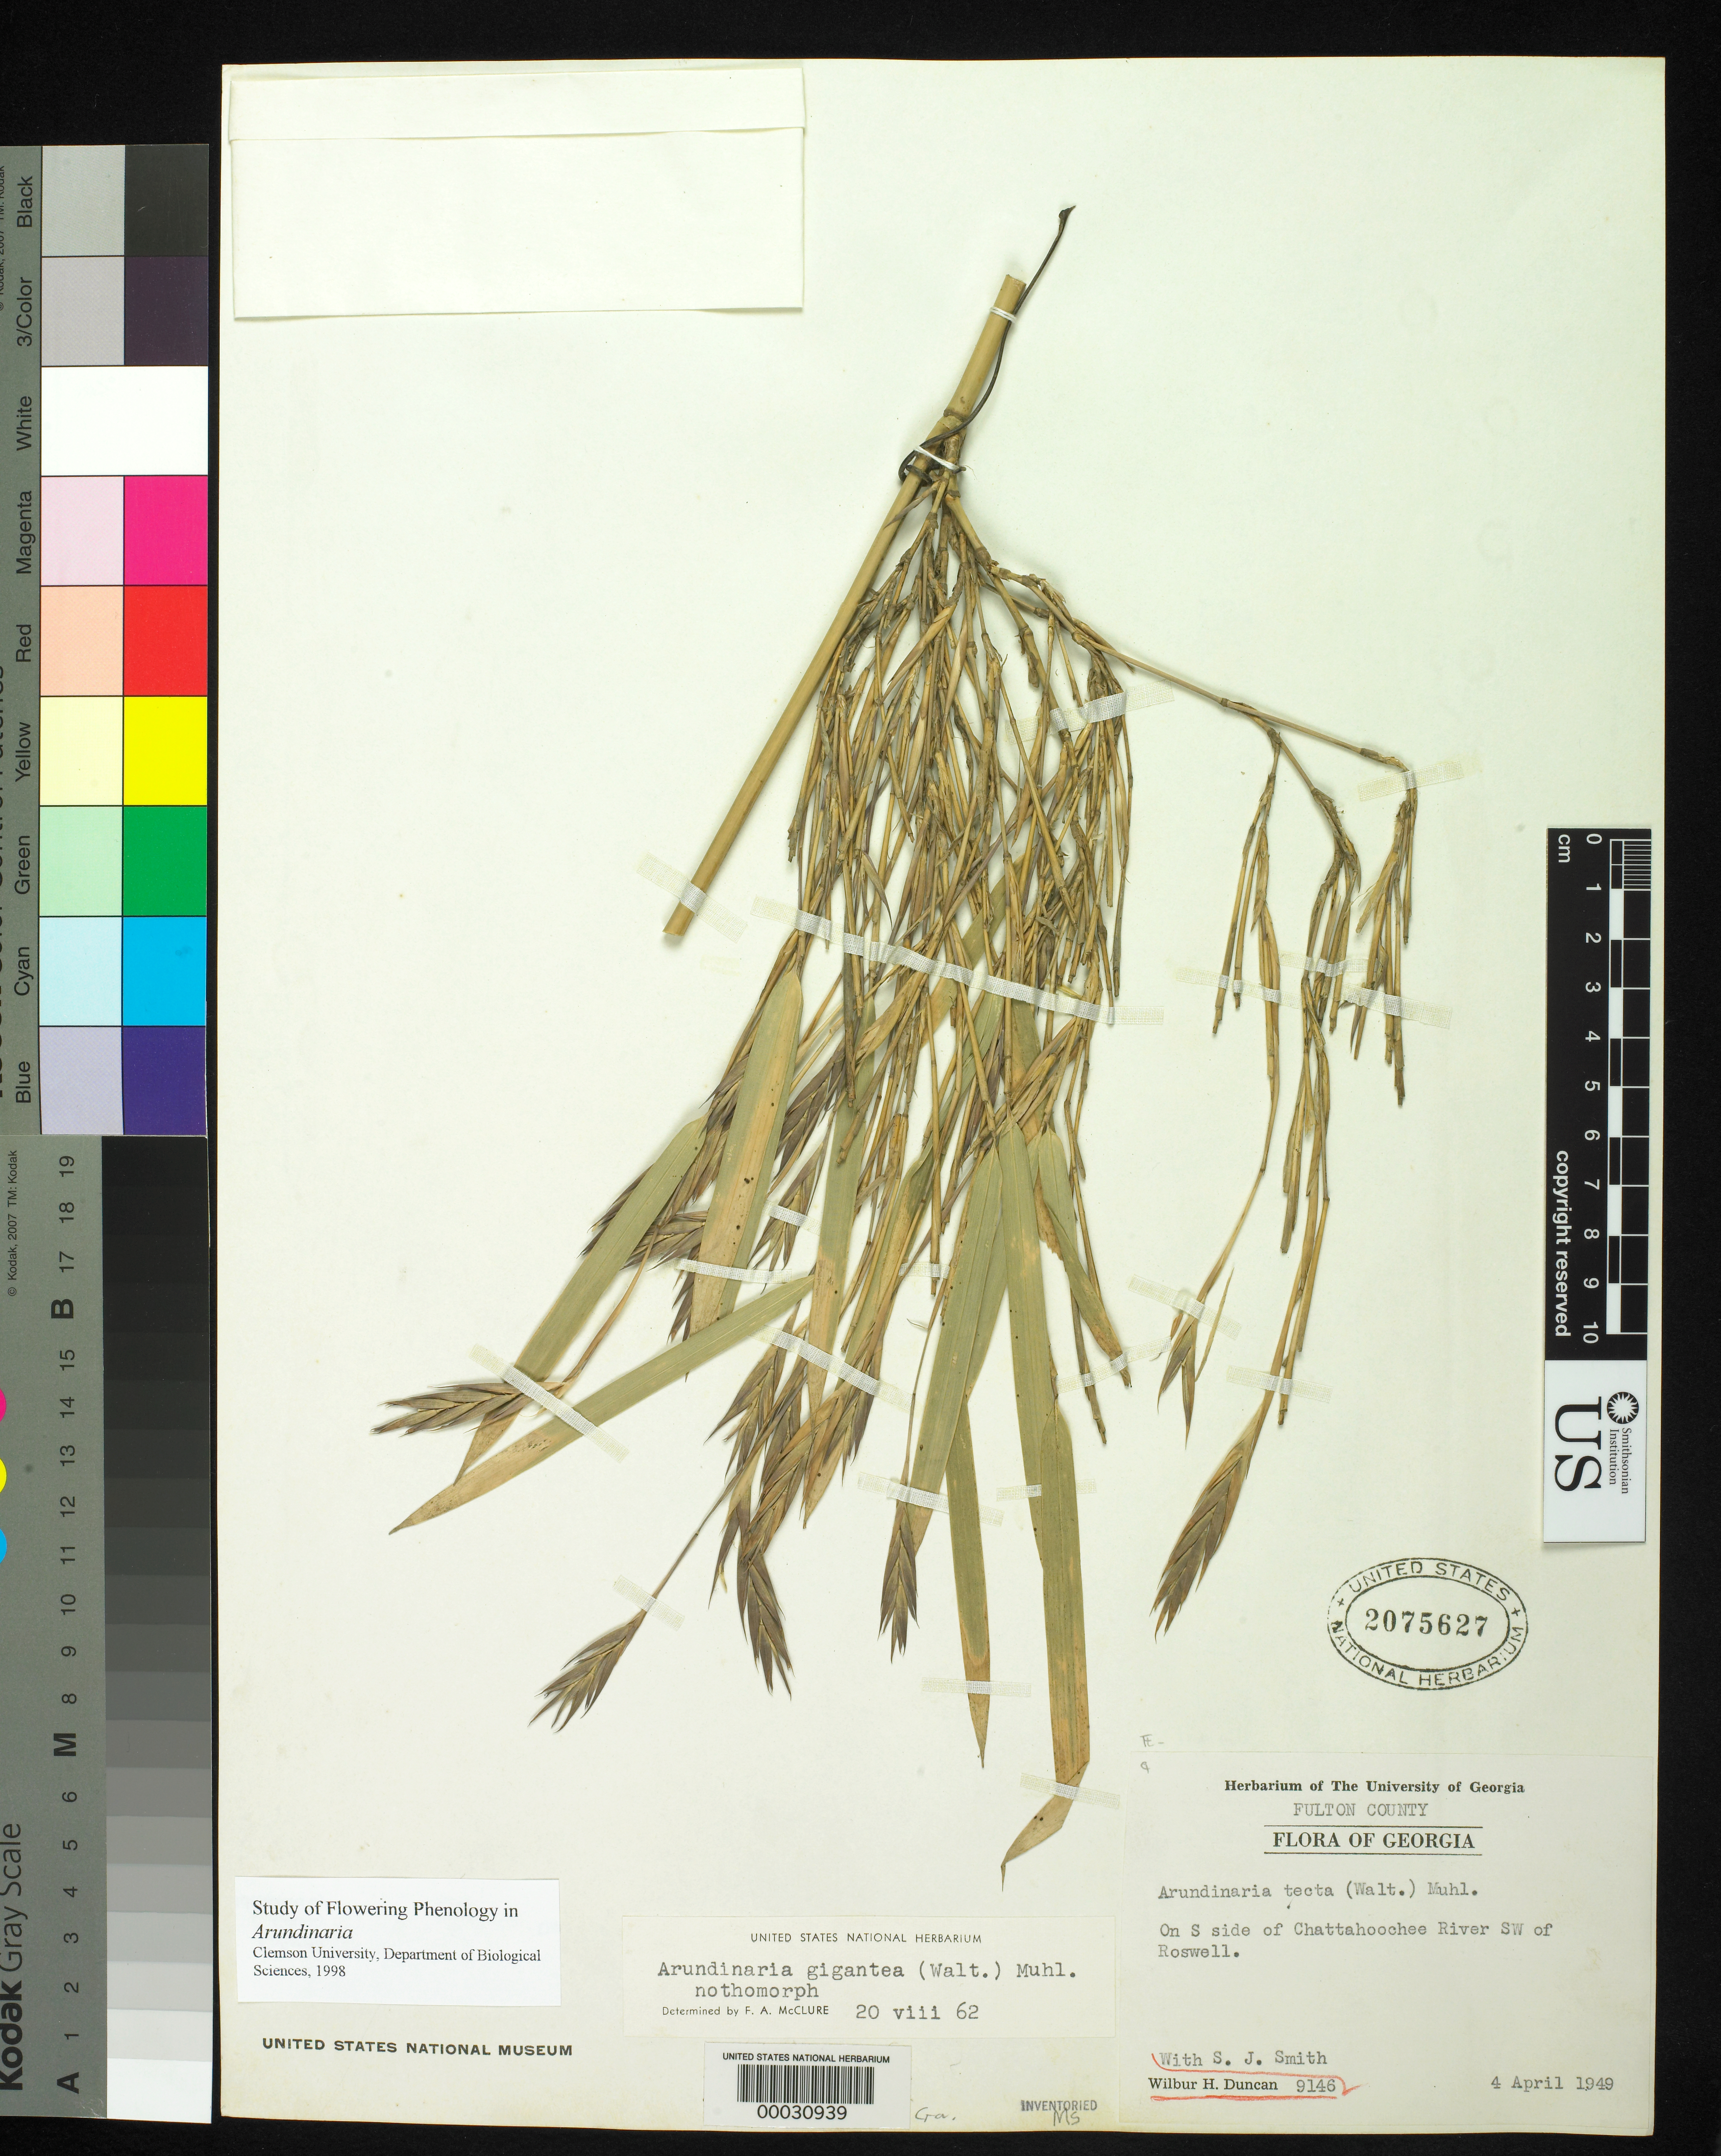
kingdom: Plantae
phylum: Tracheophyta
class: Liliopsida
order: Poales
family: Poaceae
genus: Arundinaria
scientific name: Arundinaria gigantea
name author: (Walter) Muhl.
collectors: W. H. Duncan & S. Smith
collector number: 9146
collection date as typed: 04 Apr 1949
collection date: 1949-04-04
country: United States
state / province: Georgia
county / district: Fulton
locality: Chattahoochee river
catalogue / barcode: US 2075627